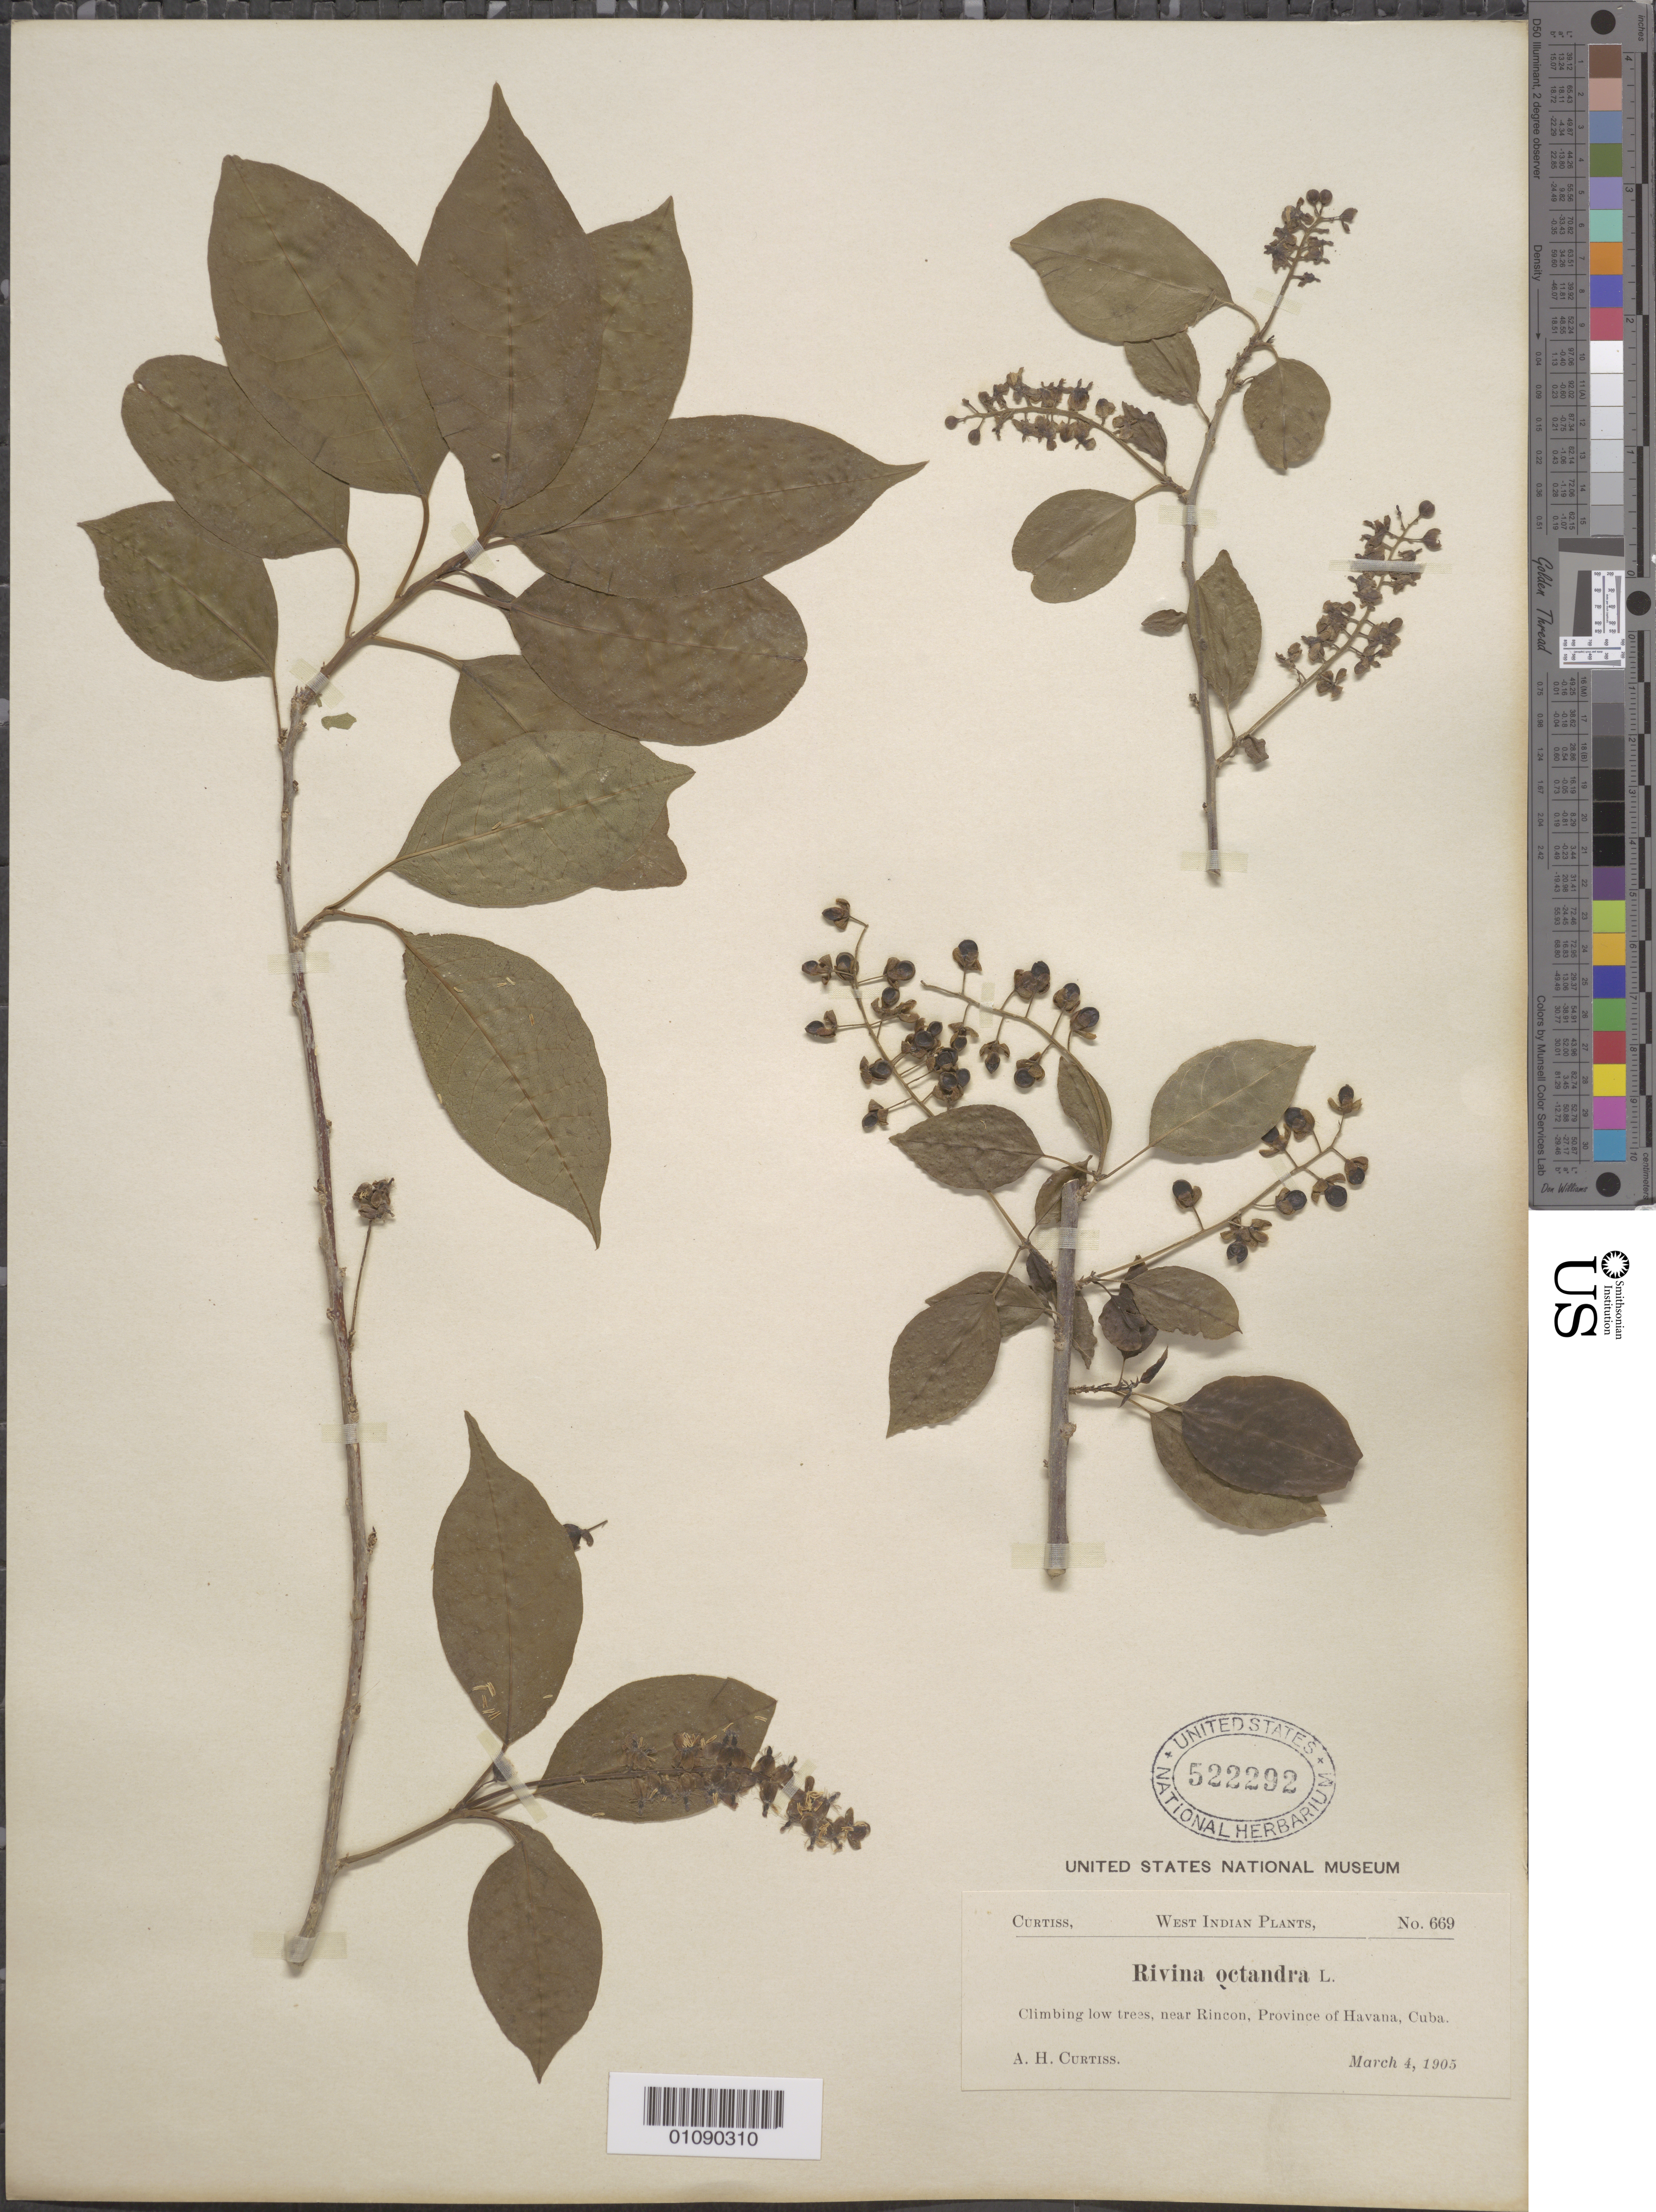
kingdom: Plantae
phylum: Tracheophyta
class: Magnoliopsida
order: Caryophyllales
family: Phytolaccaceae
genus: Rivina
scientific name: Rivina humilis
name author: L.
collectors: A. H. Curtiss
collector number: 669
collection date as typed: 04 Mar 1905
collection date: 1905-03-04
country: Cuba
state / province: La Habana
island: Cuba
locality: Province of Habana, near Rincon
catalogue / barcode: US 522292